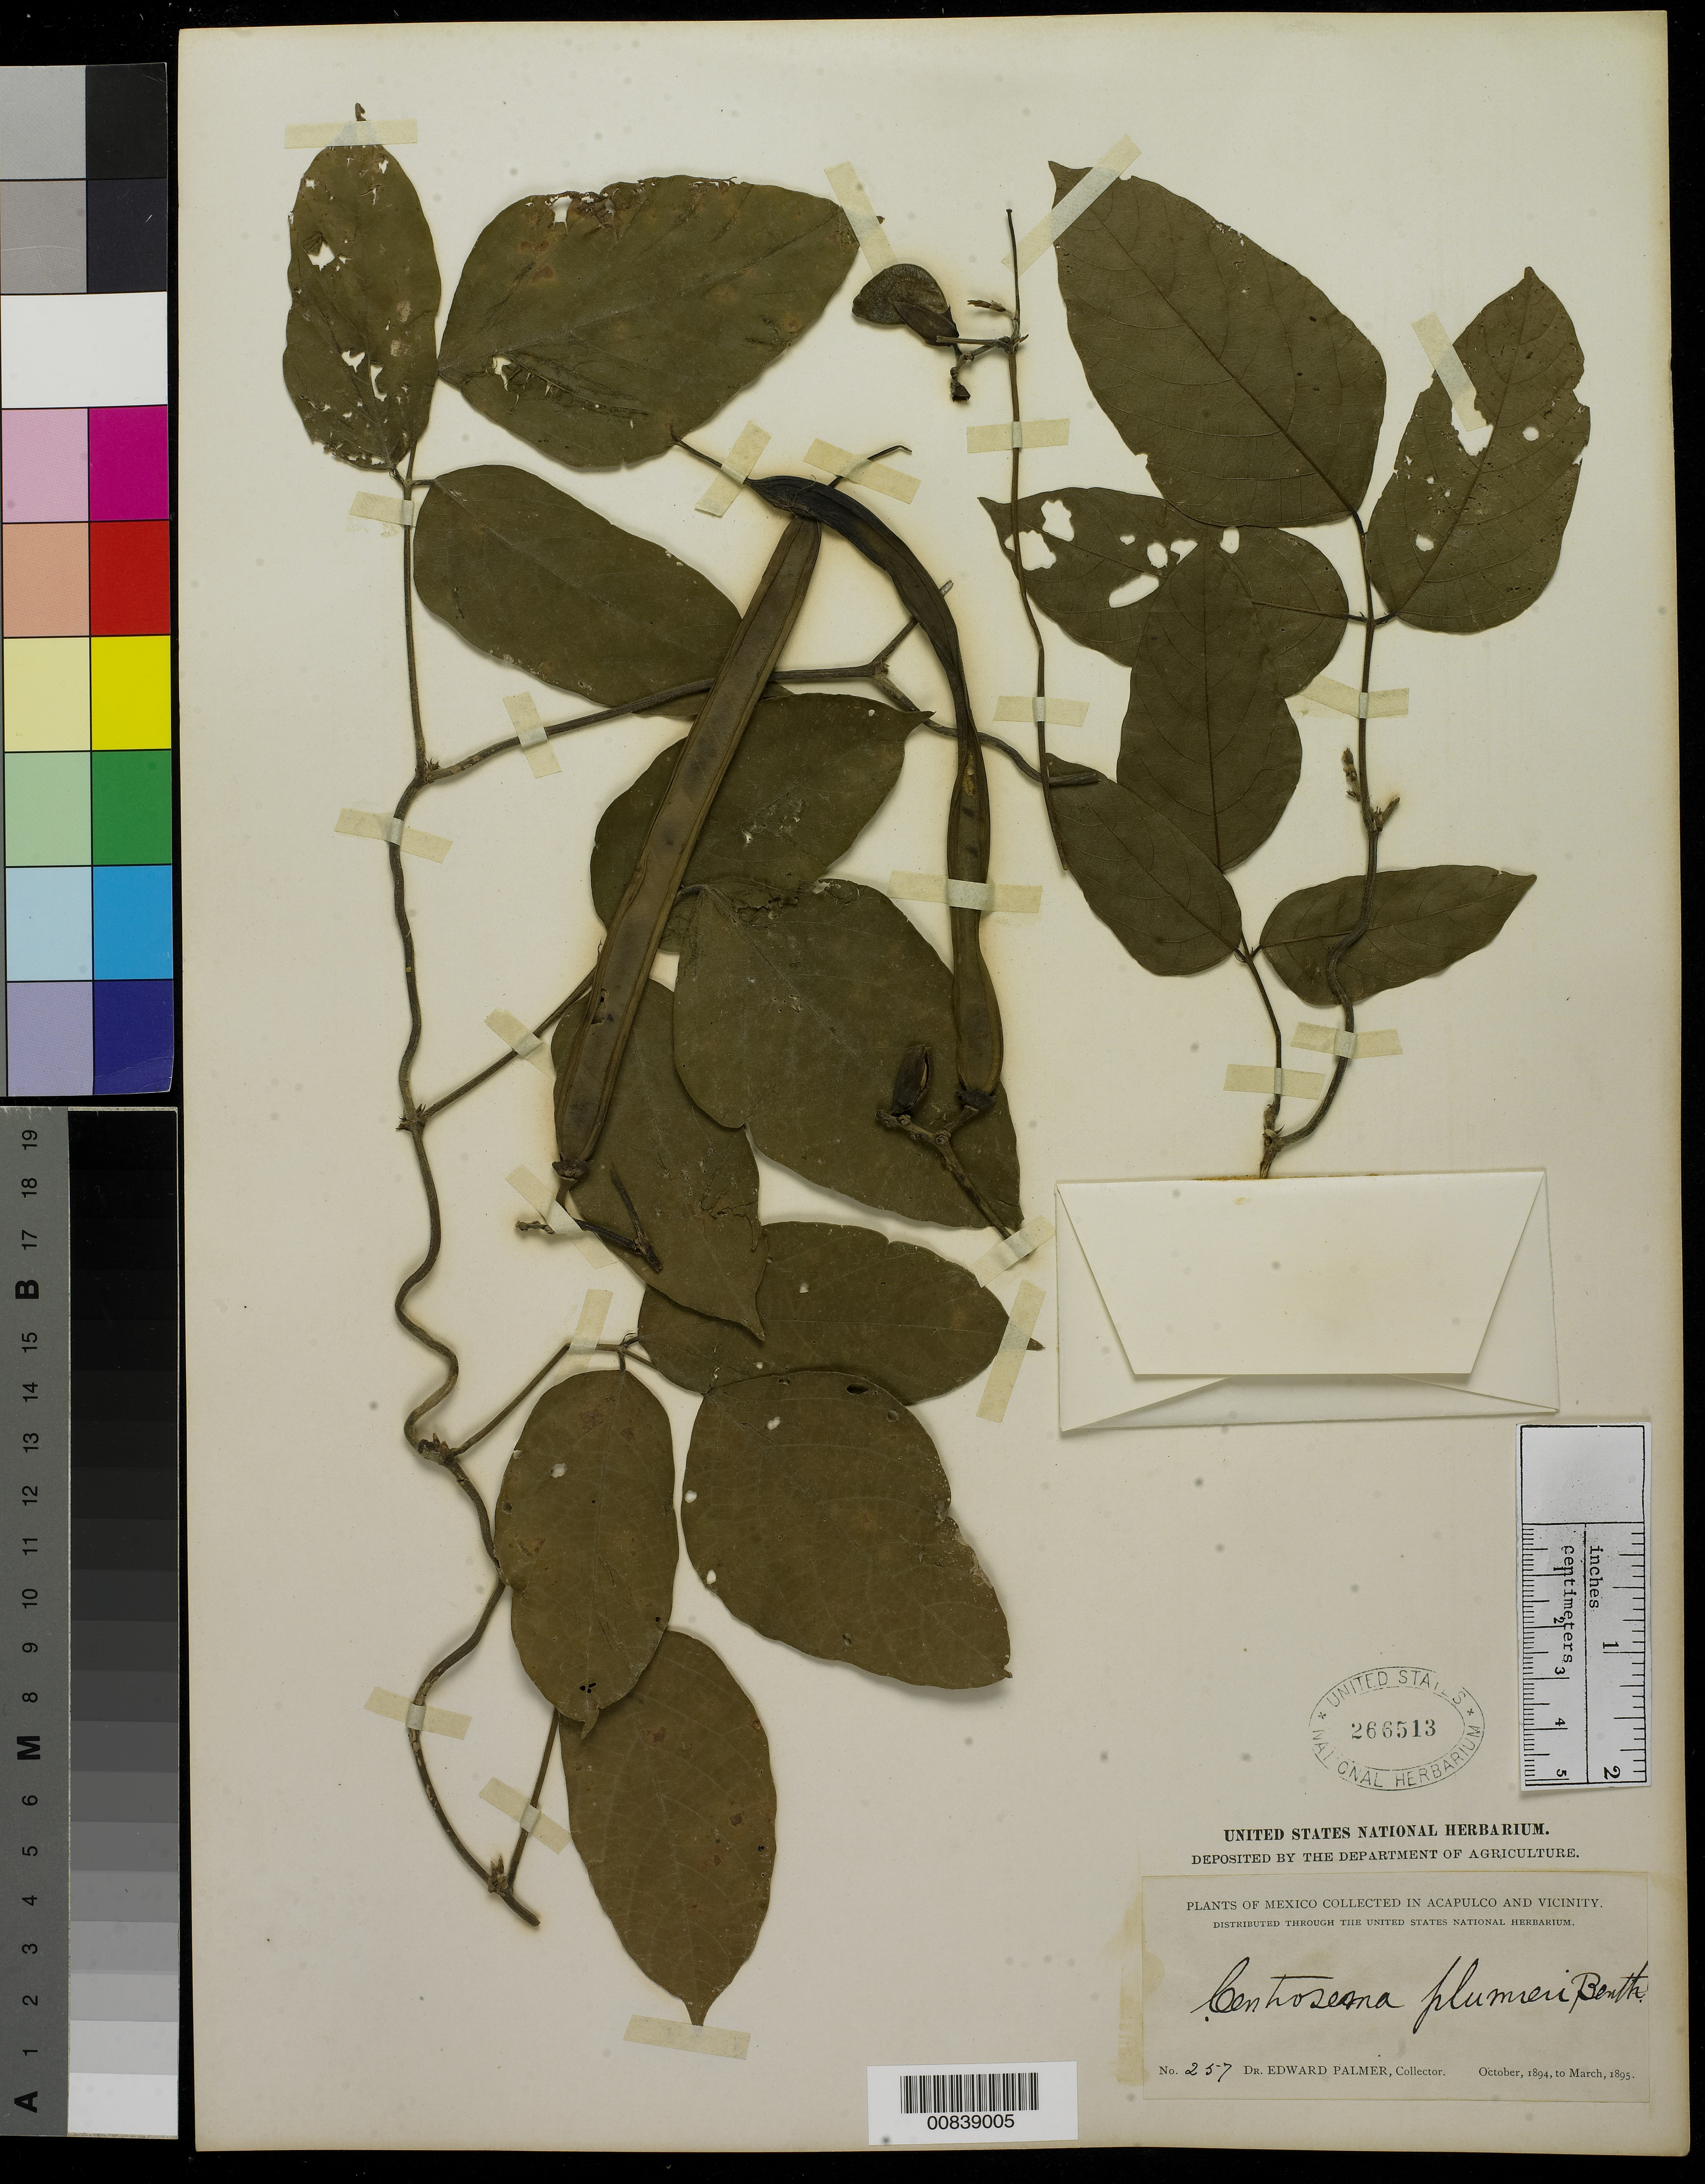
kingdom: Plantae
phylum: Tracheophyta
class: Magnoliopsida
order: Fabales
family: Fabaceae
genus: Centrosema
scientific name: Centrosema plumieri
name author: (Turpin ex Pers.) Benth.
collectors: E. Palmer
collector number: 257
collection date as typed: Oct 1894 to -- Mar 1895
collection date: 1894-10/1895-03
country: Mexico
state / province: Guerrero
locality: Acapulco, Guerrero and vicinity.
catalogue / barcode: US 266513